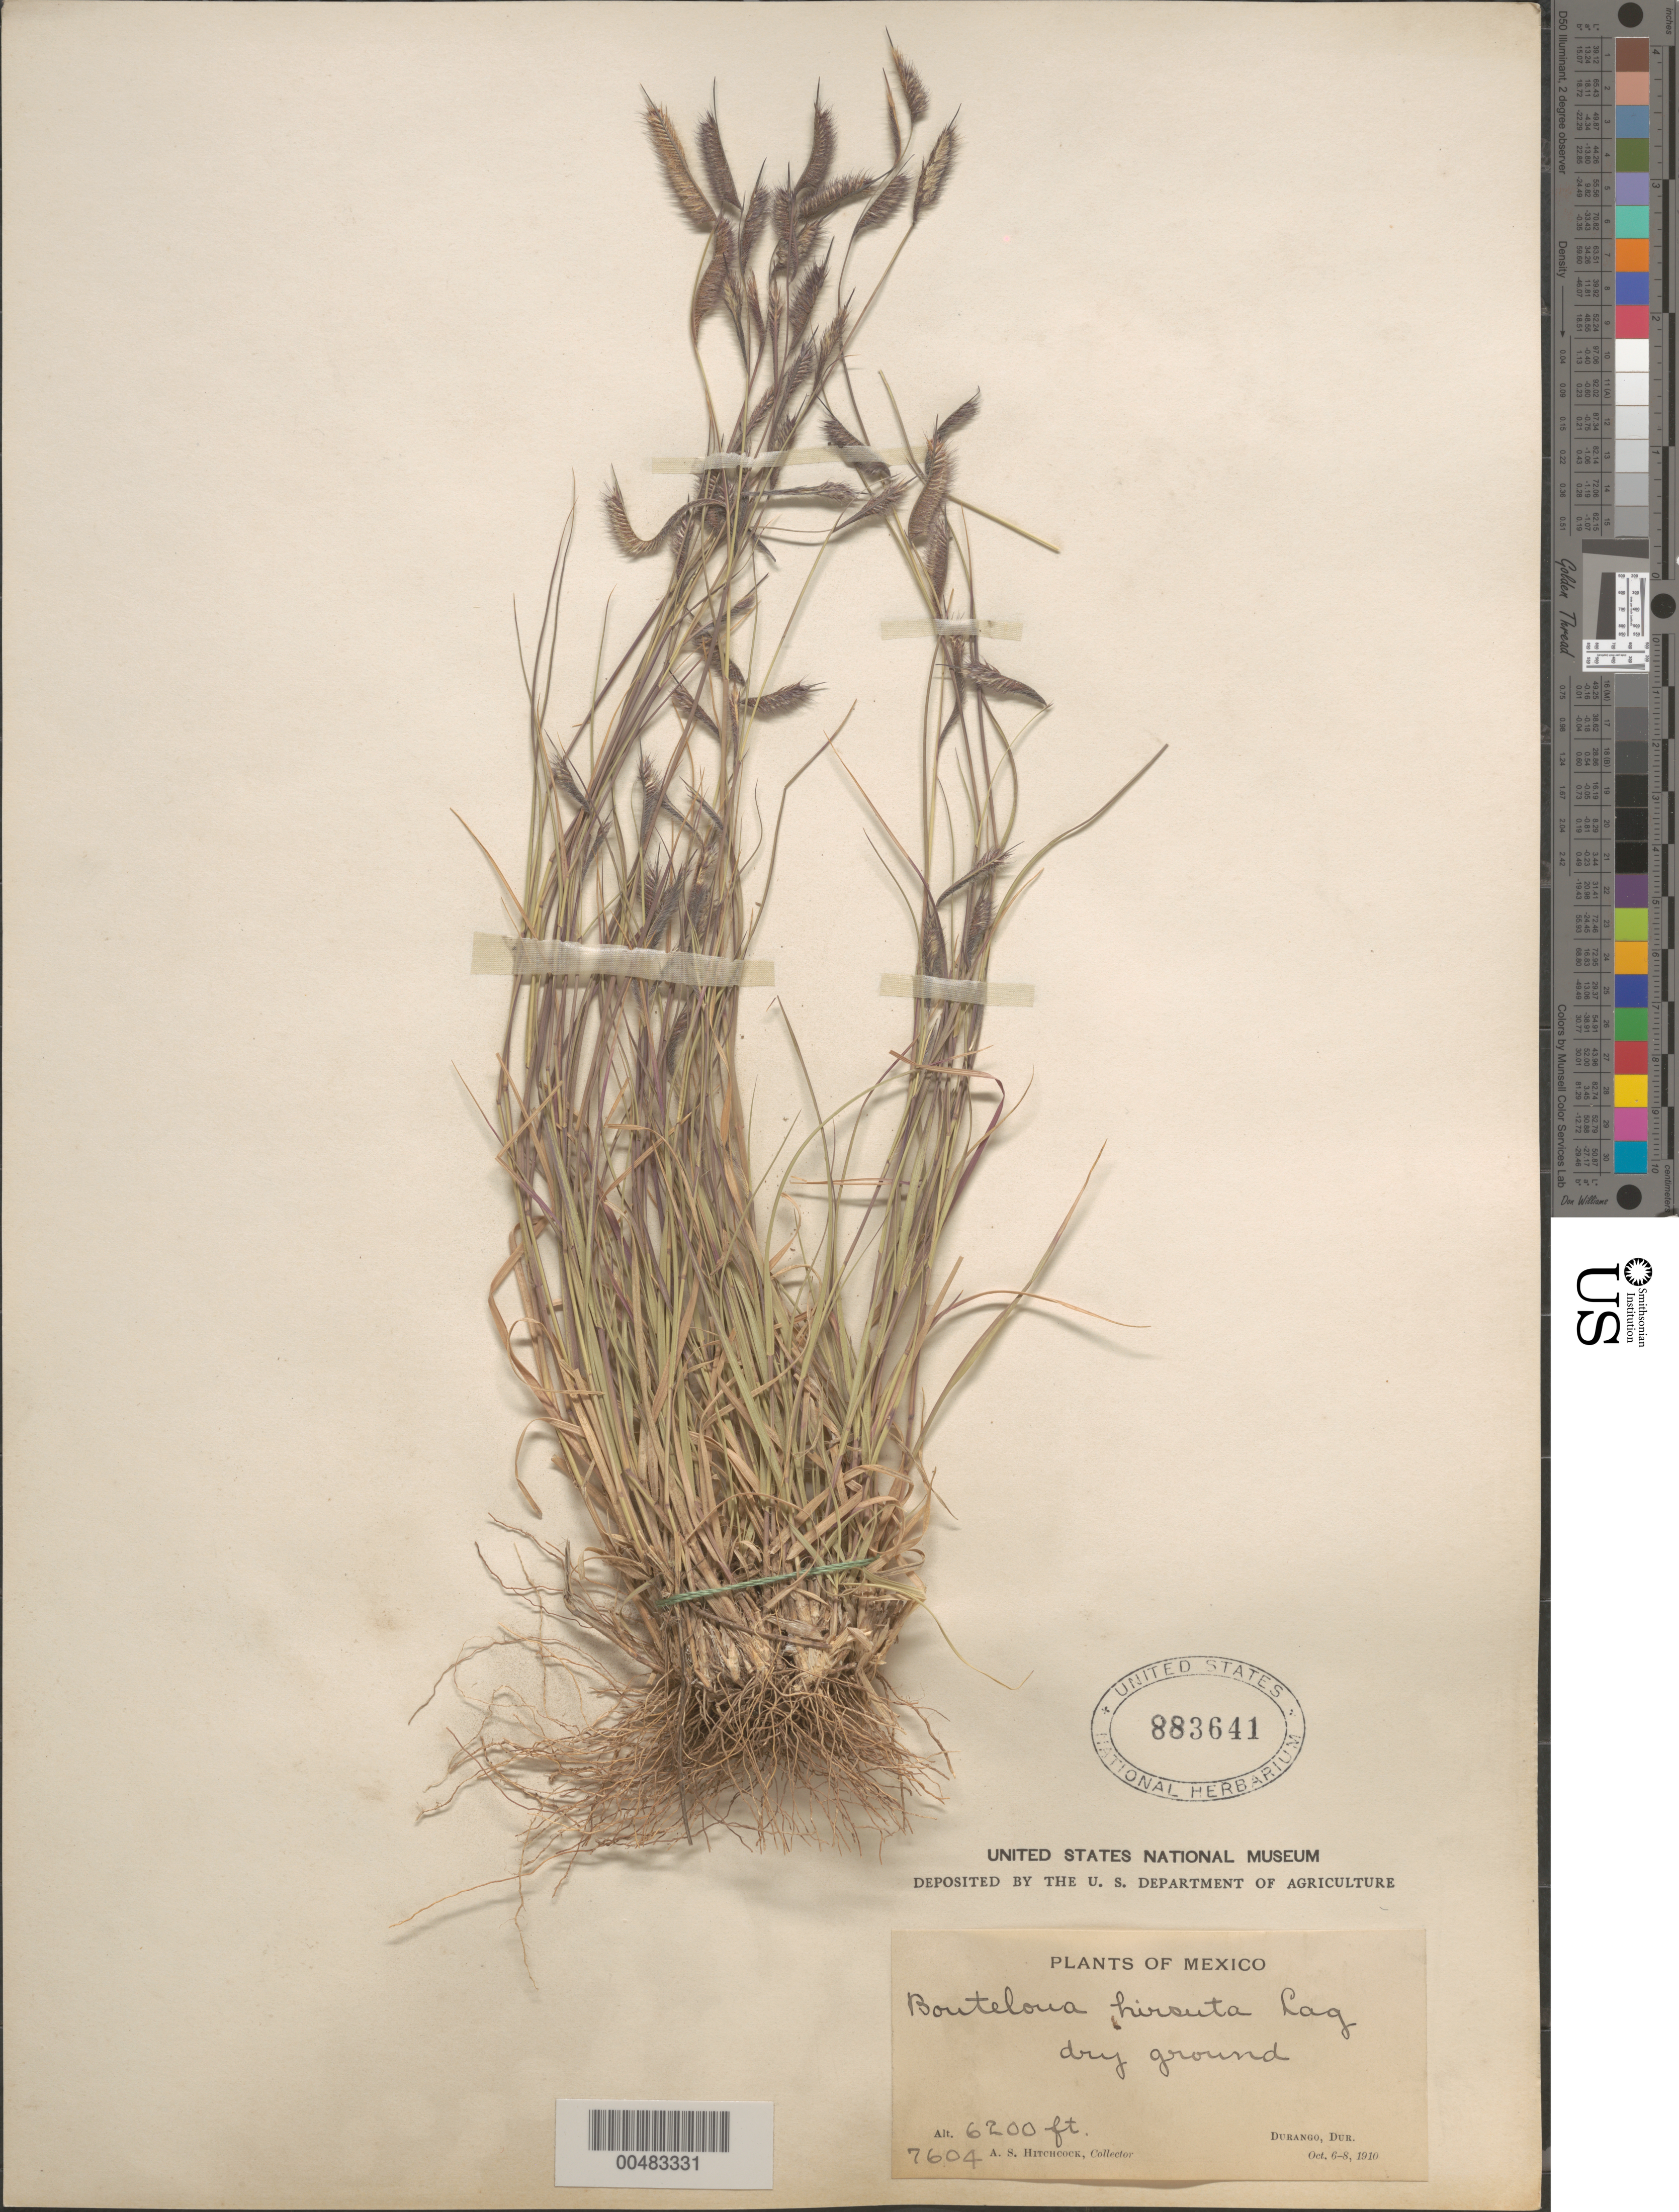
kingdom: Plantae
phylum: Tracheophyta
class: Liliopsida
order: Poales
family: Poaceae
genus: Bouteloua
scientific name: Bouteloua hirsuta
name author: Lag.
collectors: A. S. Hitchcock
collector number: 7604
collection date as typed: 6 Oct 1910 to 8 Oct 1910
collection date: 1910-10-06/1910-10-08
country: Mexico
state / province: Durango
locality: Durango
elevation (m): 1890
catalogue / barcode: US 883641